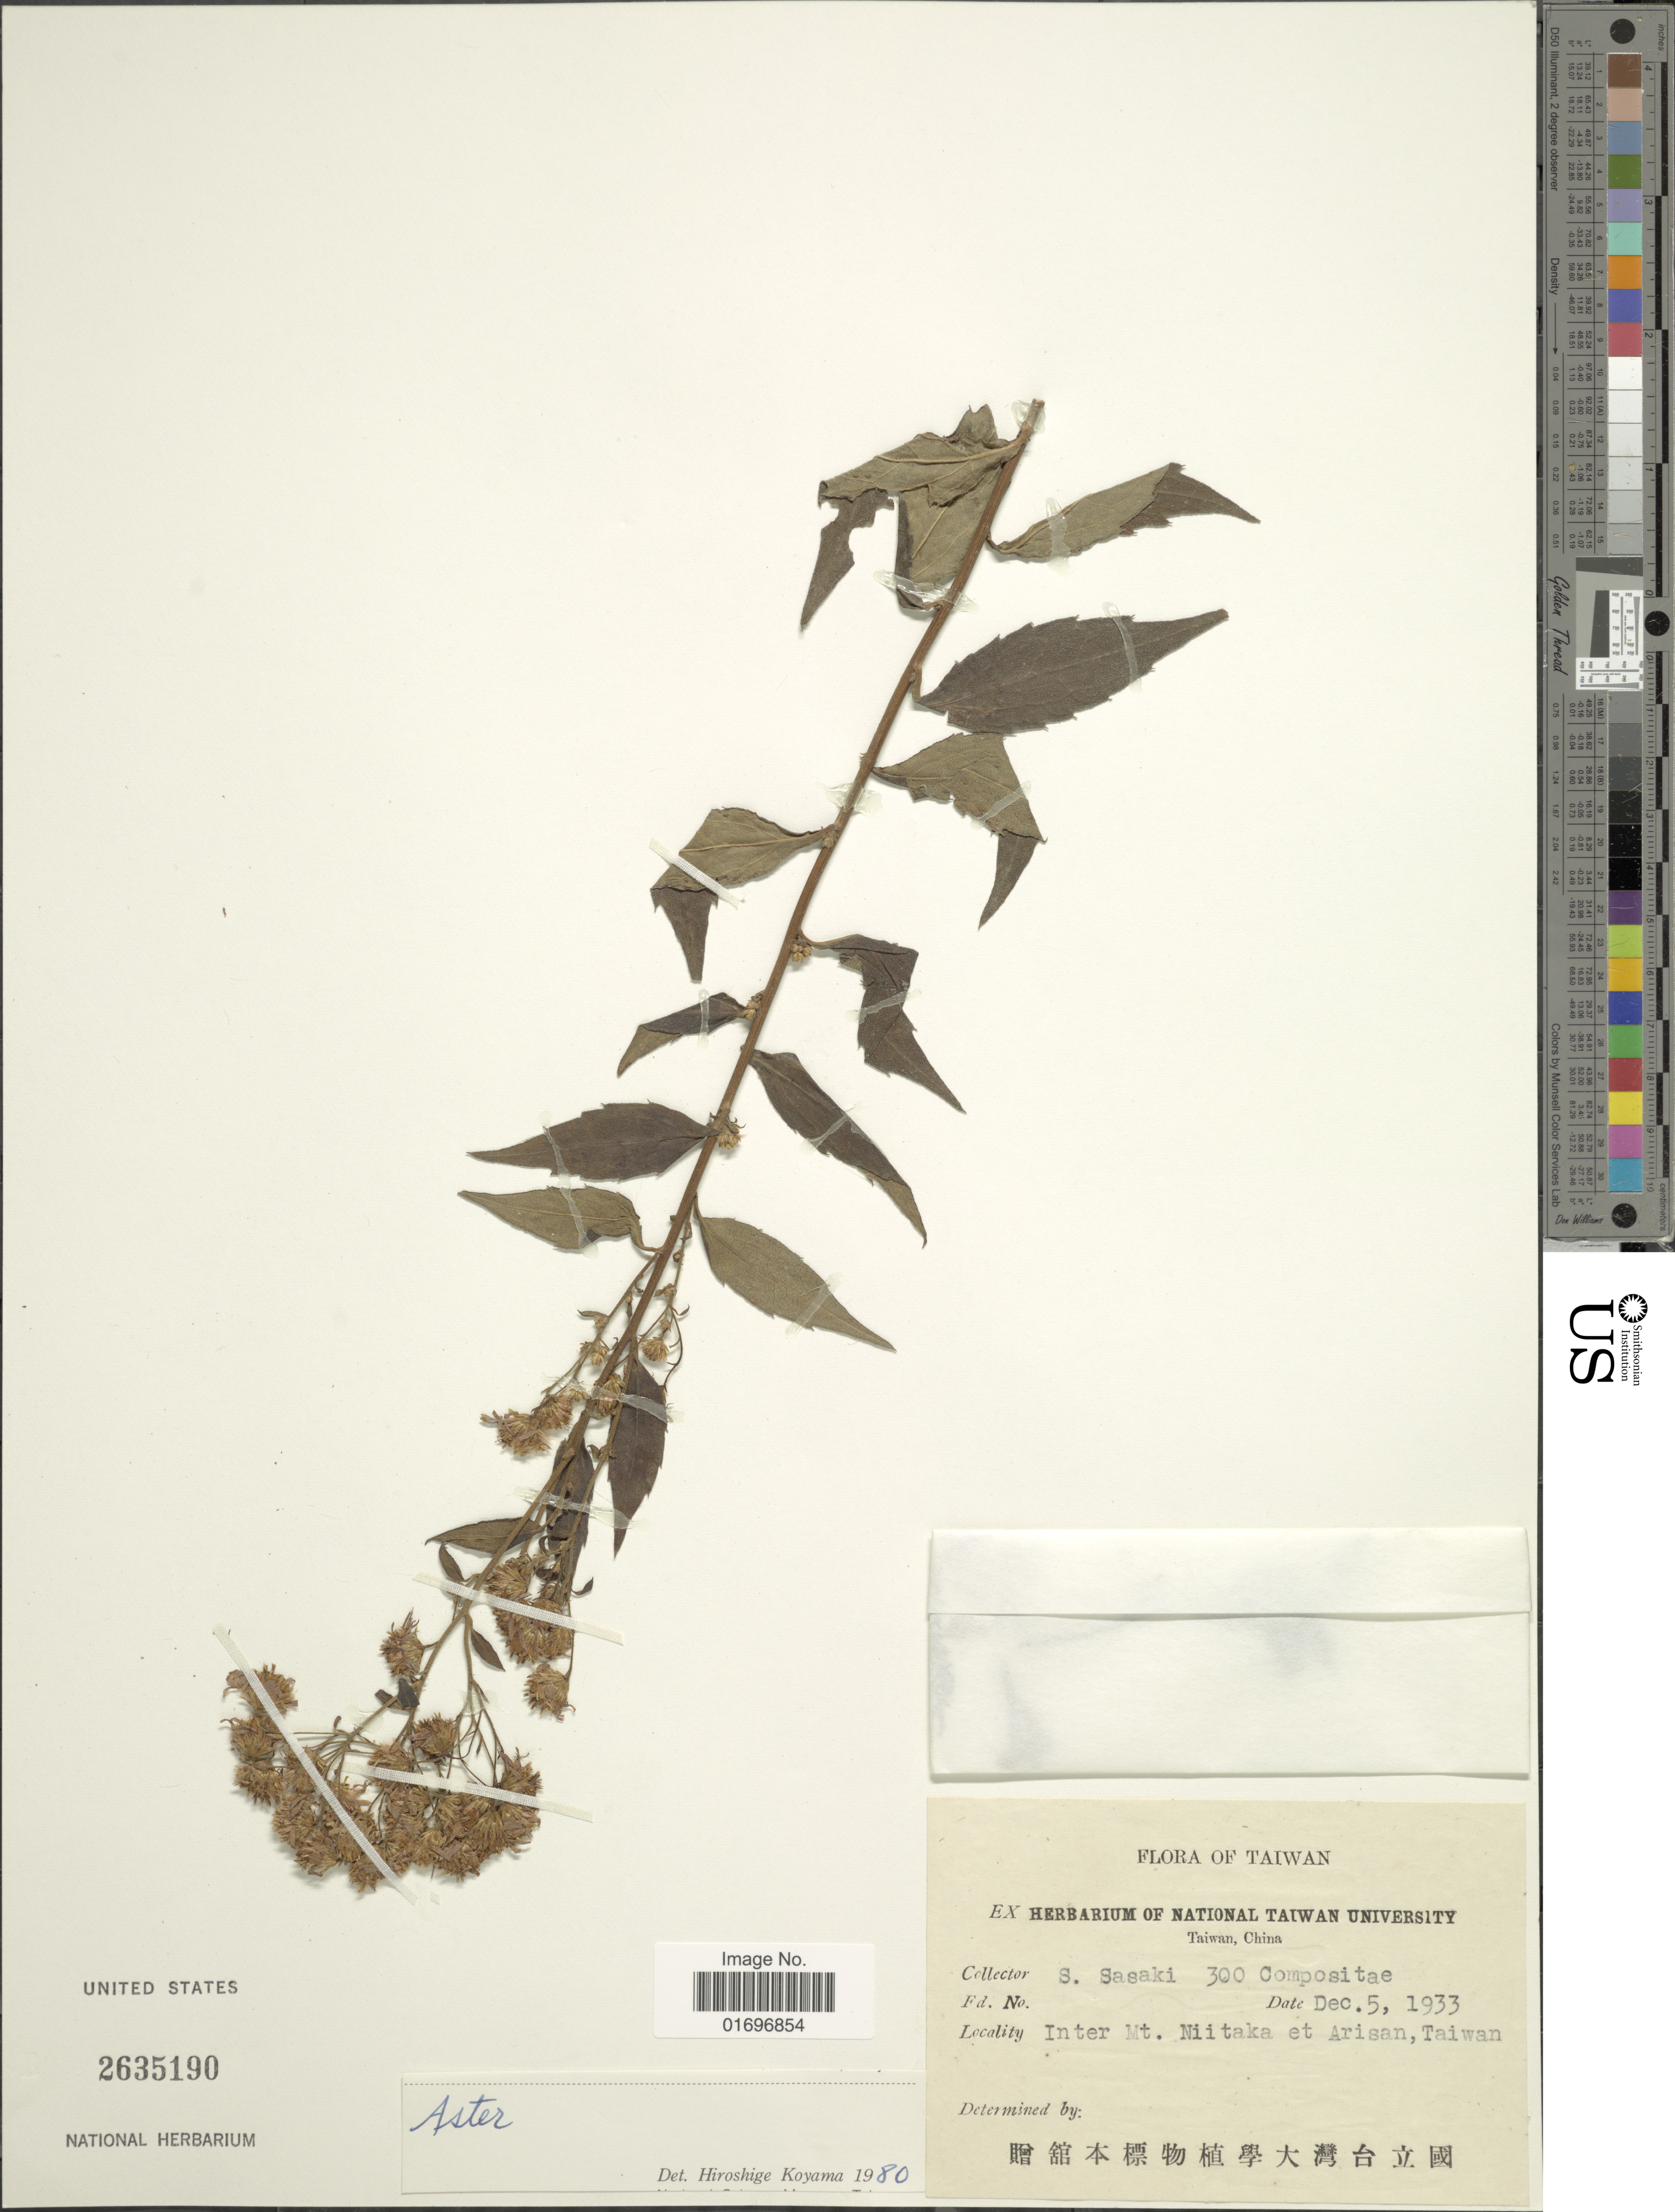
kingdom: Plantae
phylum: Tracheophyta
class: Magnoliopsida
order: Asterales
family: Asteraceae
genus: Aster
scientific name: Aster sp.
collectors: S. Sasaki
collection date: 1933-12-05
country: Taiwan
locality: Inter Mt. Niitaka et Arisan, Taiwan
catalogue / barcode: US 2635190